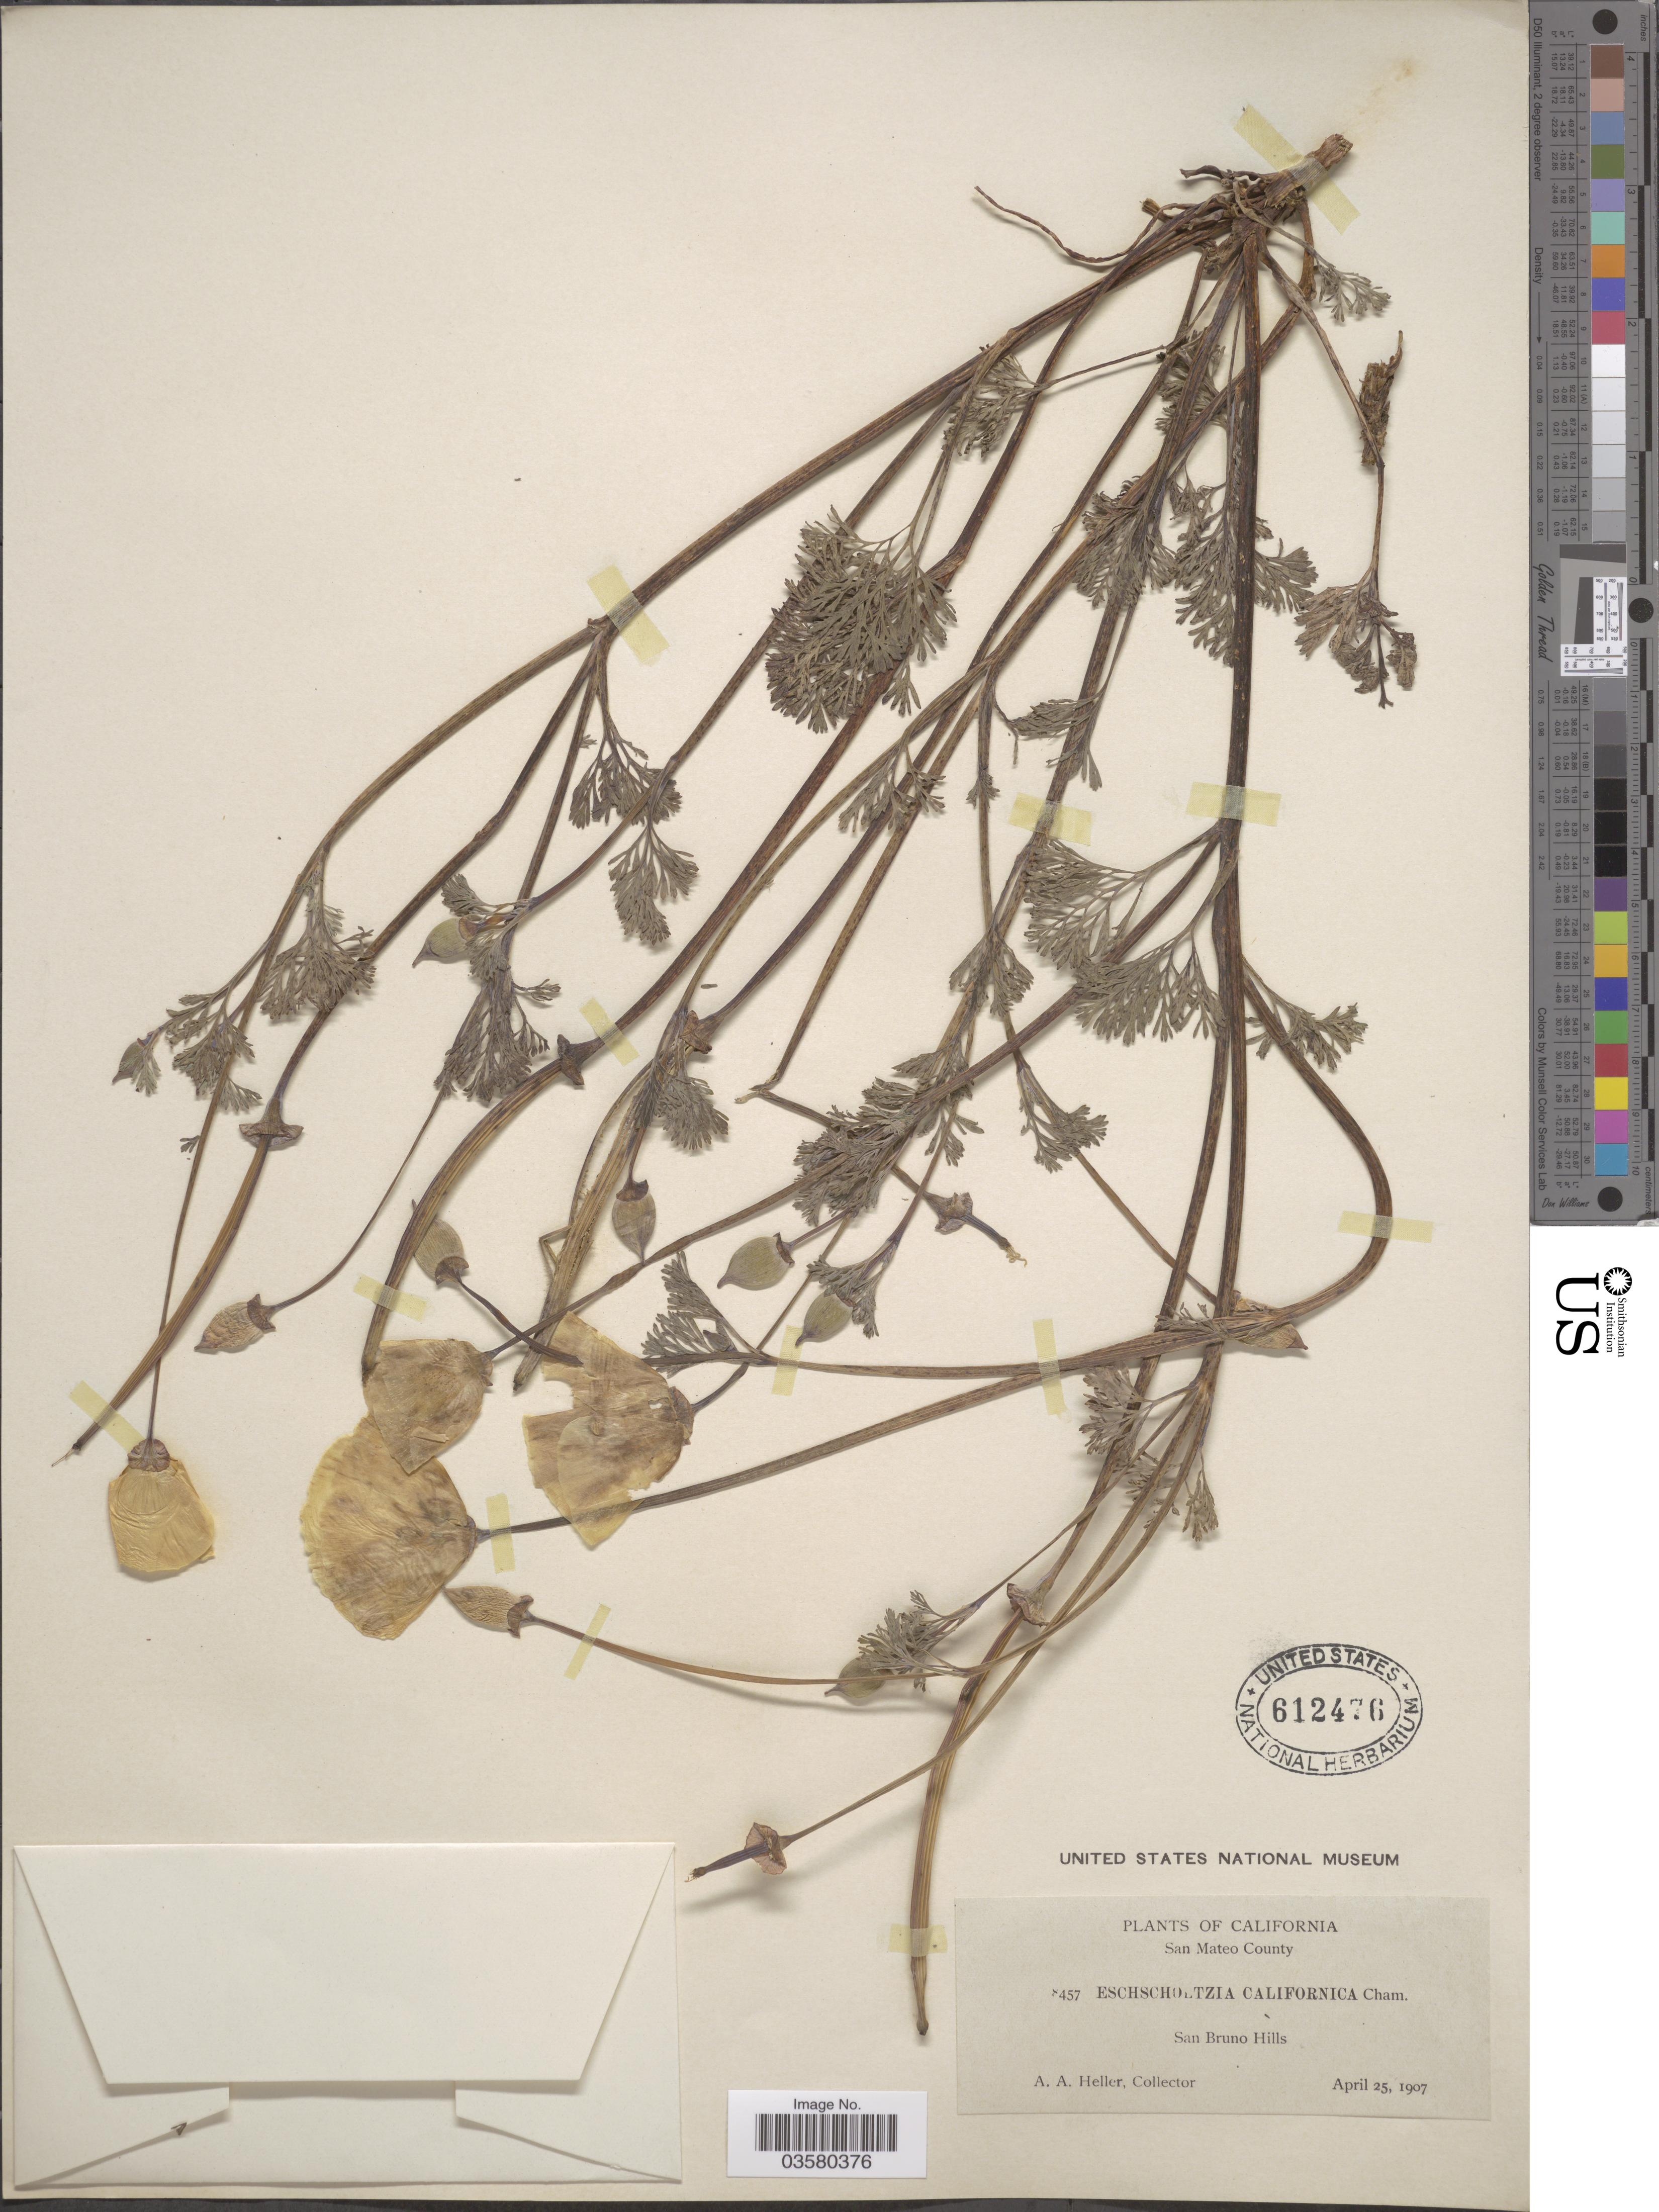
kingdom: Plantae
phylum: Tracheophyta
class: Magnoliopsida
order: Ranunculales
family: Papaveraceae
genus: Eschscholzia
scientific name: Eschscholzia californica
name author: Cham.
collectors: A. A. Heller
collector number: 8457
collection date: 1907-04-25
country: United States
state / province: California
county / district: San Mateo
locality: San Mateo County. San Bruno Hills.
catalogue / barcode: US 612476